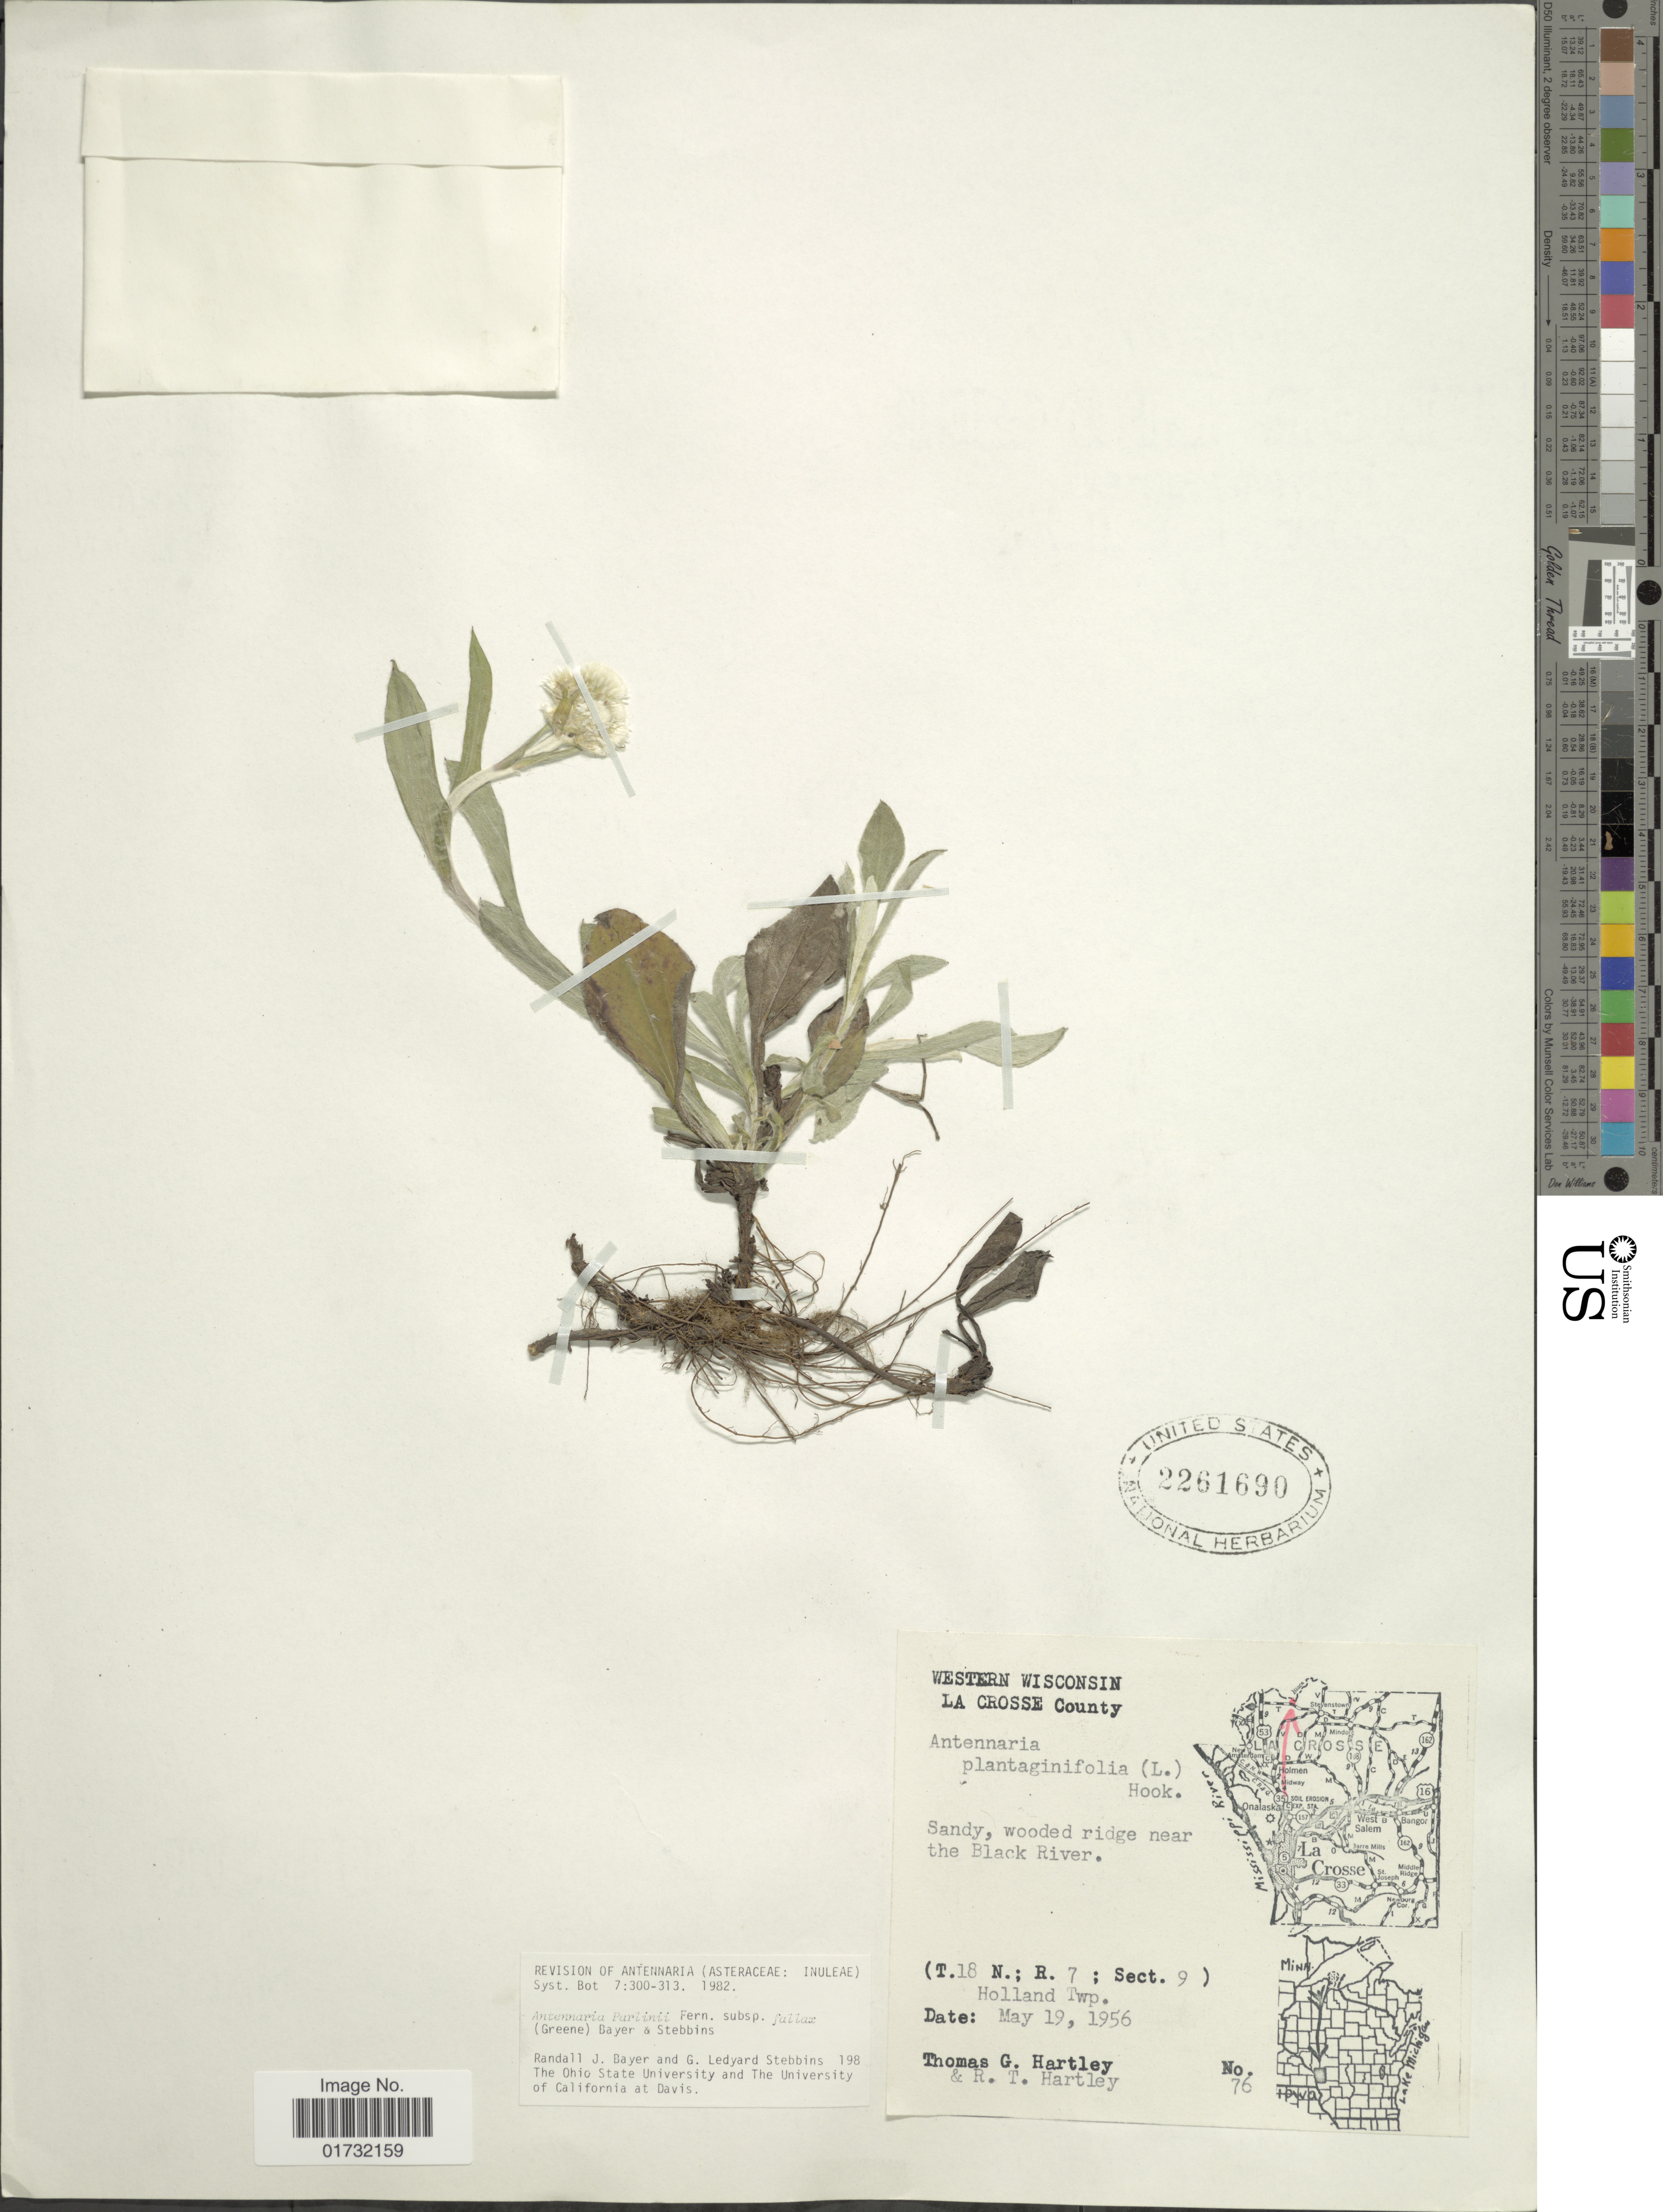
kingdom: Plantae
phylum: Tracheophyta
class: Magnoliopsida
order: Asterales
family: Asteraceae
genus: Antennaria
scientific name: Antennaria parlinii subsp. fallax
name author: (Greene) R.J. Bayer & Stebbins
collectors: T. G. Hartley & R. T. Hartley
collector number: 76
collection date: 1956-05-19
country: United States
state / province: Wisconsin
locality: Wooded ridge, near the Black River. (T.18 N.; R. 7 ; Sect. 9) Holland Twp. La Crosse County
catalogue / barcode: US 2261690